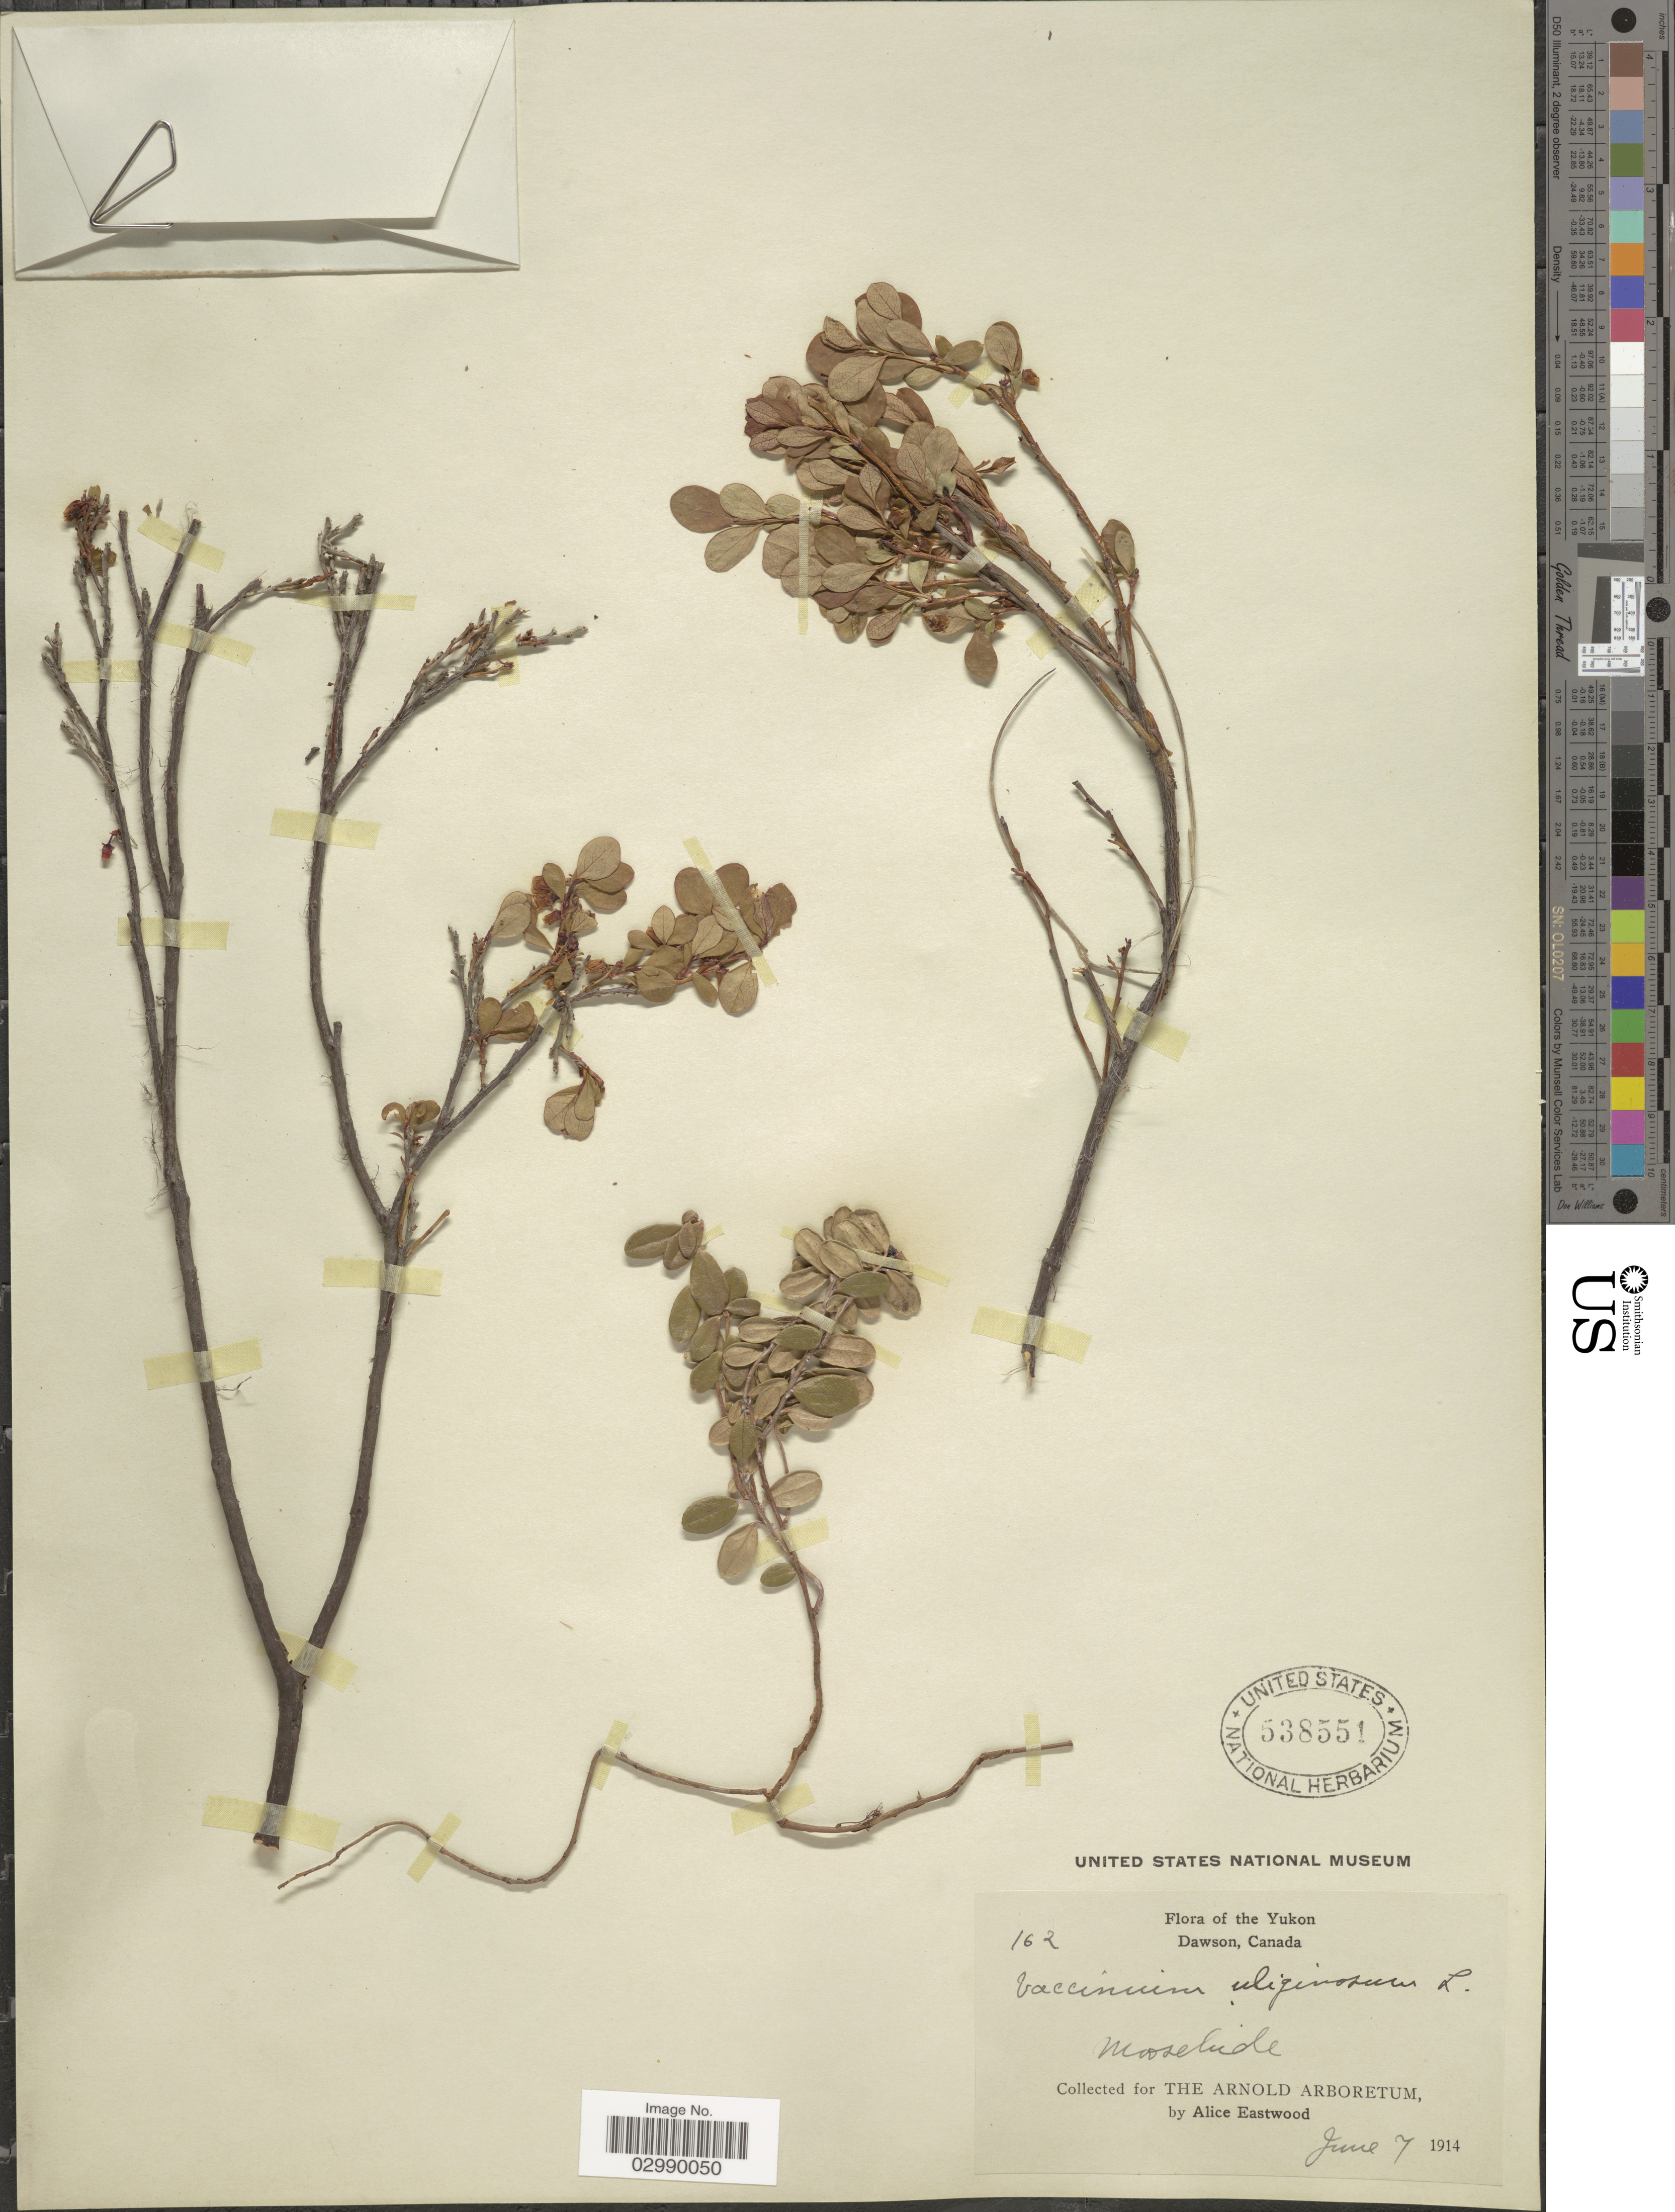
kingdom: Plantae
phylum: Tracheophyta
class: Magnoliopsida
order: Ericales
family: Ericaceae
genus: Vaccinium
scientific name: Vaccinium uliginosum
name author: L.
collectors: A. Eastwood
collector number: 162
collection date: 1914-06-07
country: Canada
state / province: Yukon Territory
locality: Yukon, Dawson, Moosehide.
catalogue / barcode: US 538551